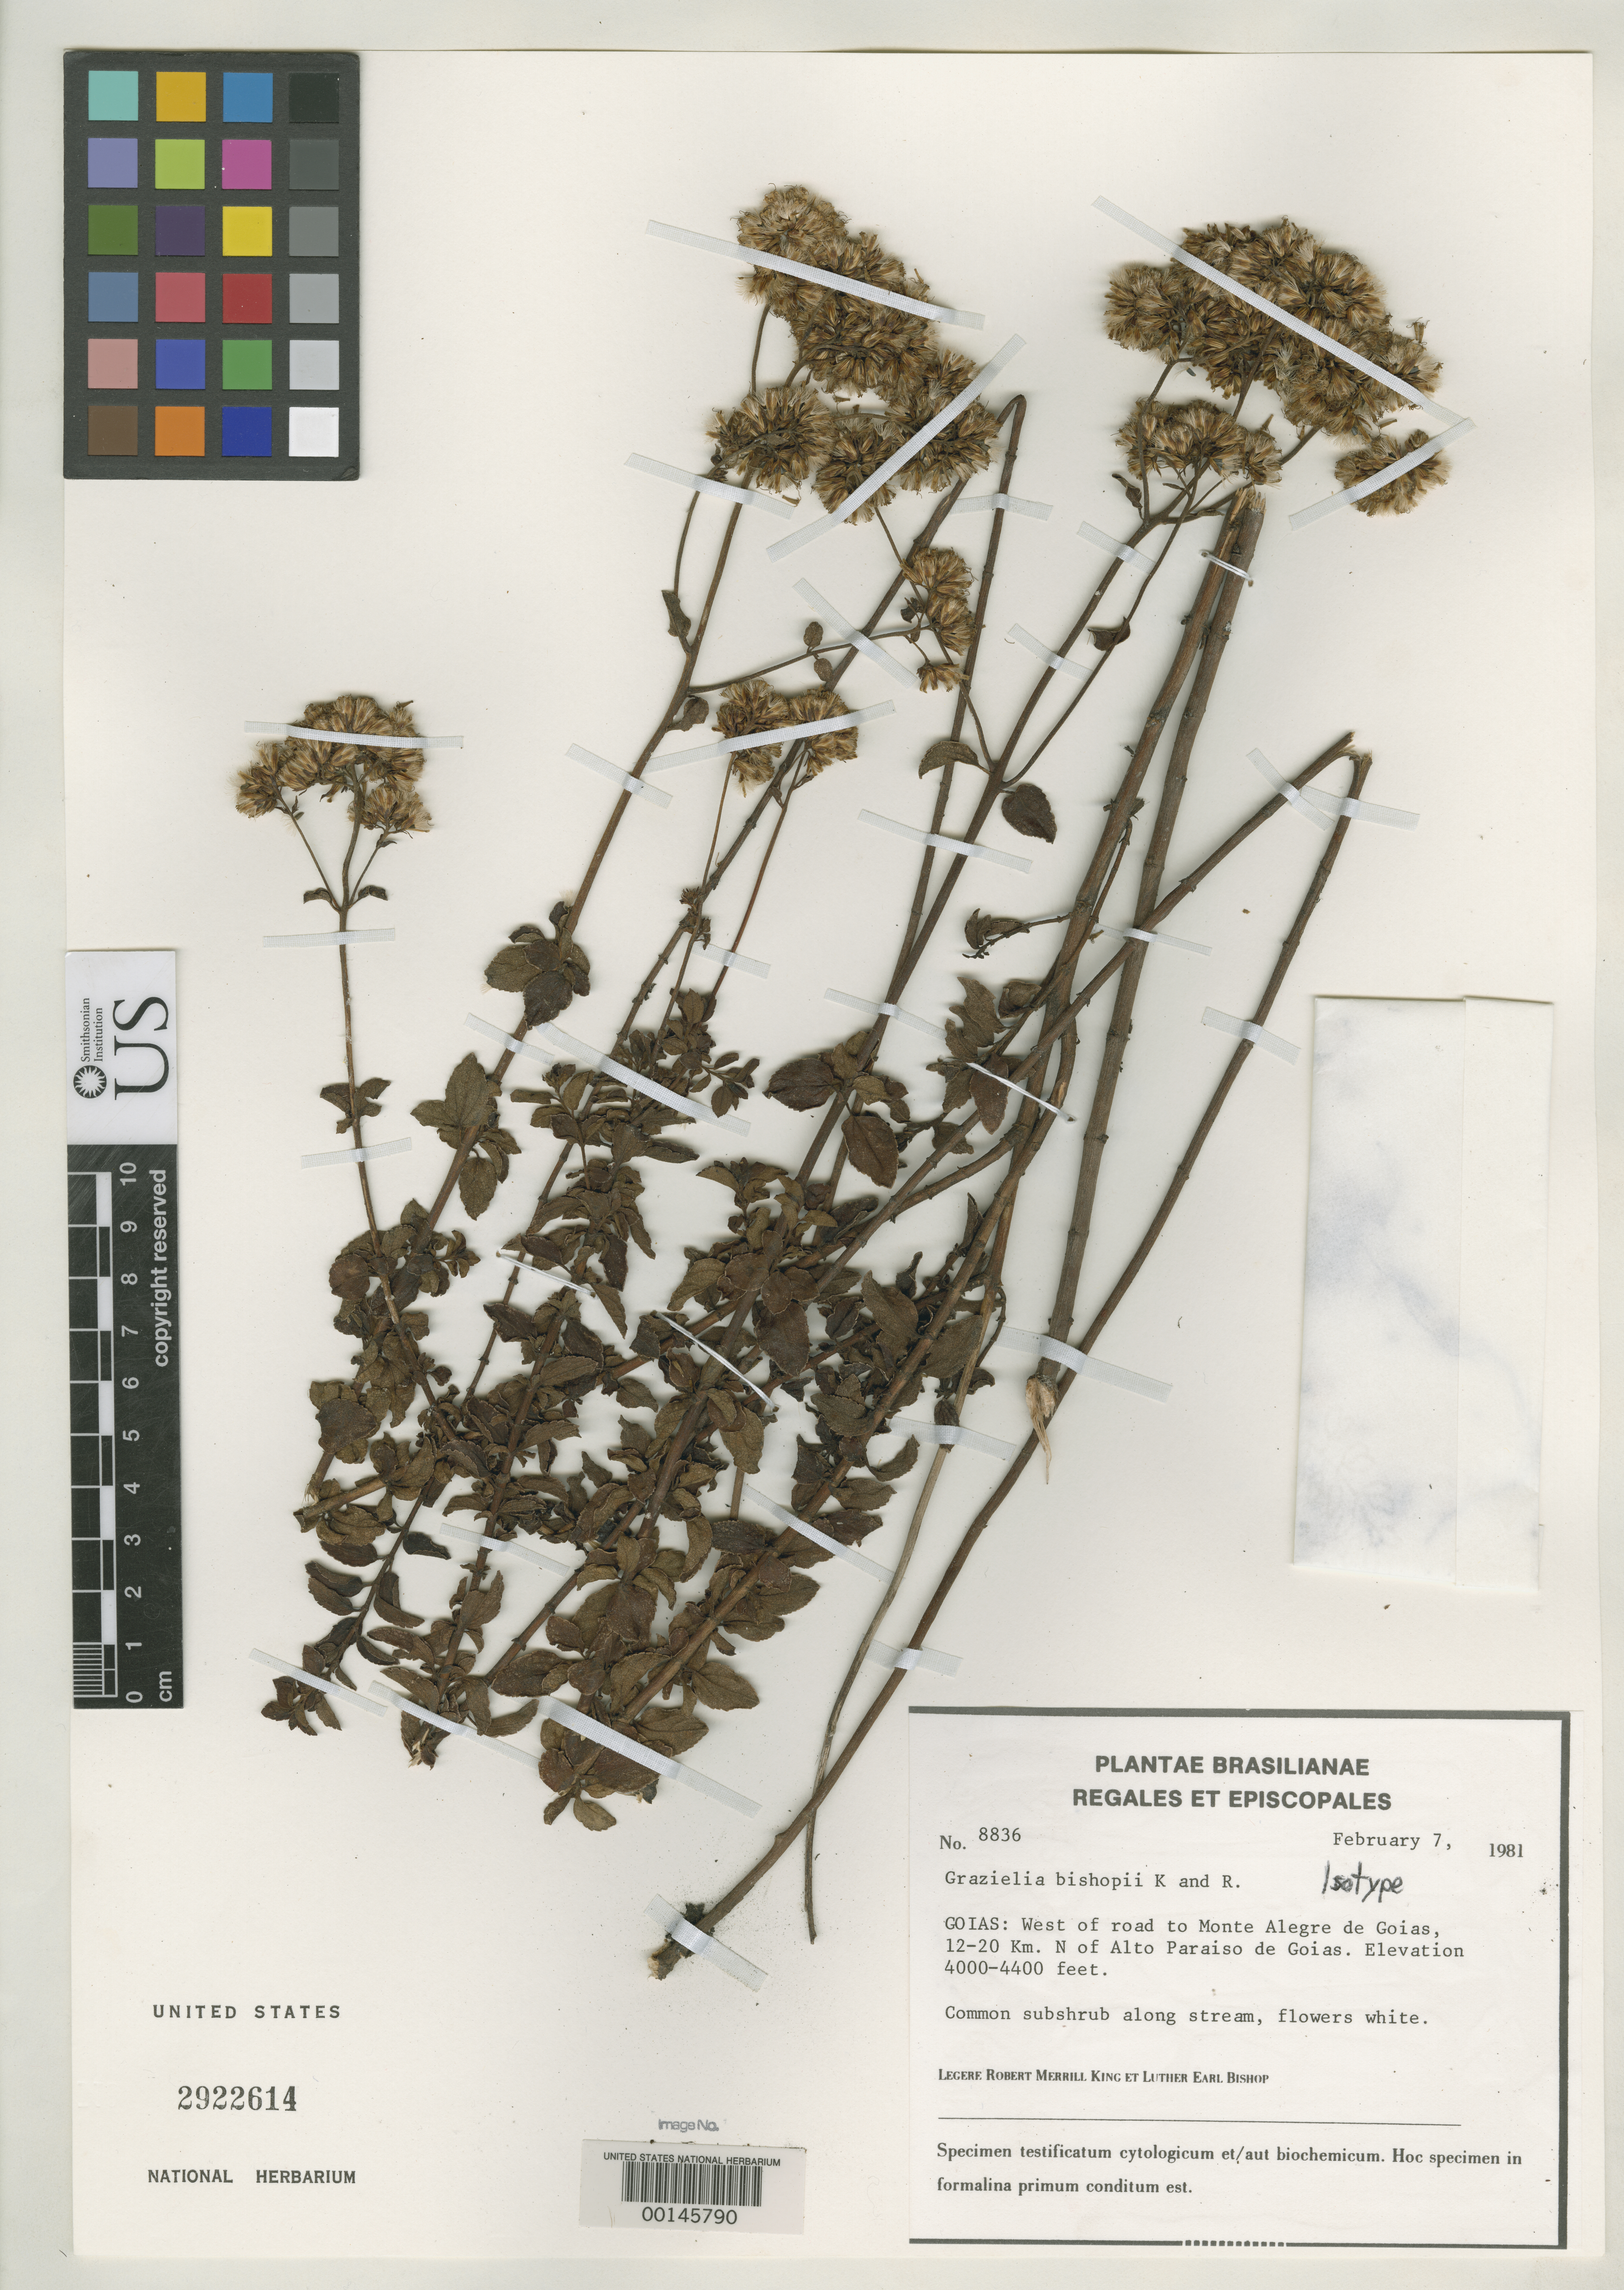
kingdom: Plantae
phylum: Tracheophyta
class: Magnoliopsida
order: Asterales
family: Asteraceae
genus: Grazielia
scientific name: Grazielia bishopii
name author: R.M. King & H. Rob.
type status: Isotype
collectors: R. M. King & L. E. Bishop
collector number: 8836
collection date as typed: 07 Feb 1981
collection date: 1981-02-07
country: Brazil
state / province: Goiás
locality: Road to Monte Alegre de Goias.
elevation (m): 1219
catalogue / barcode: US 2922614